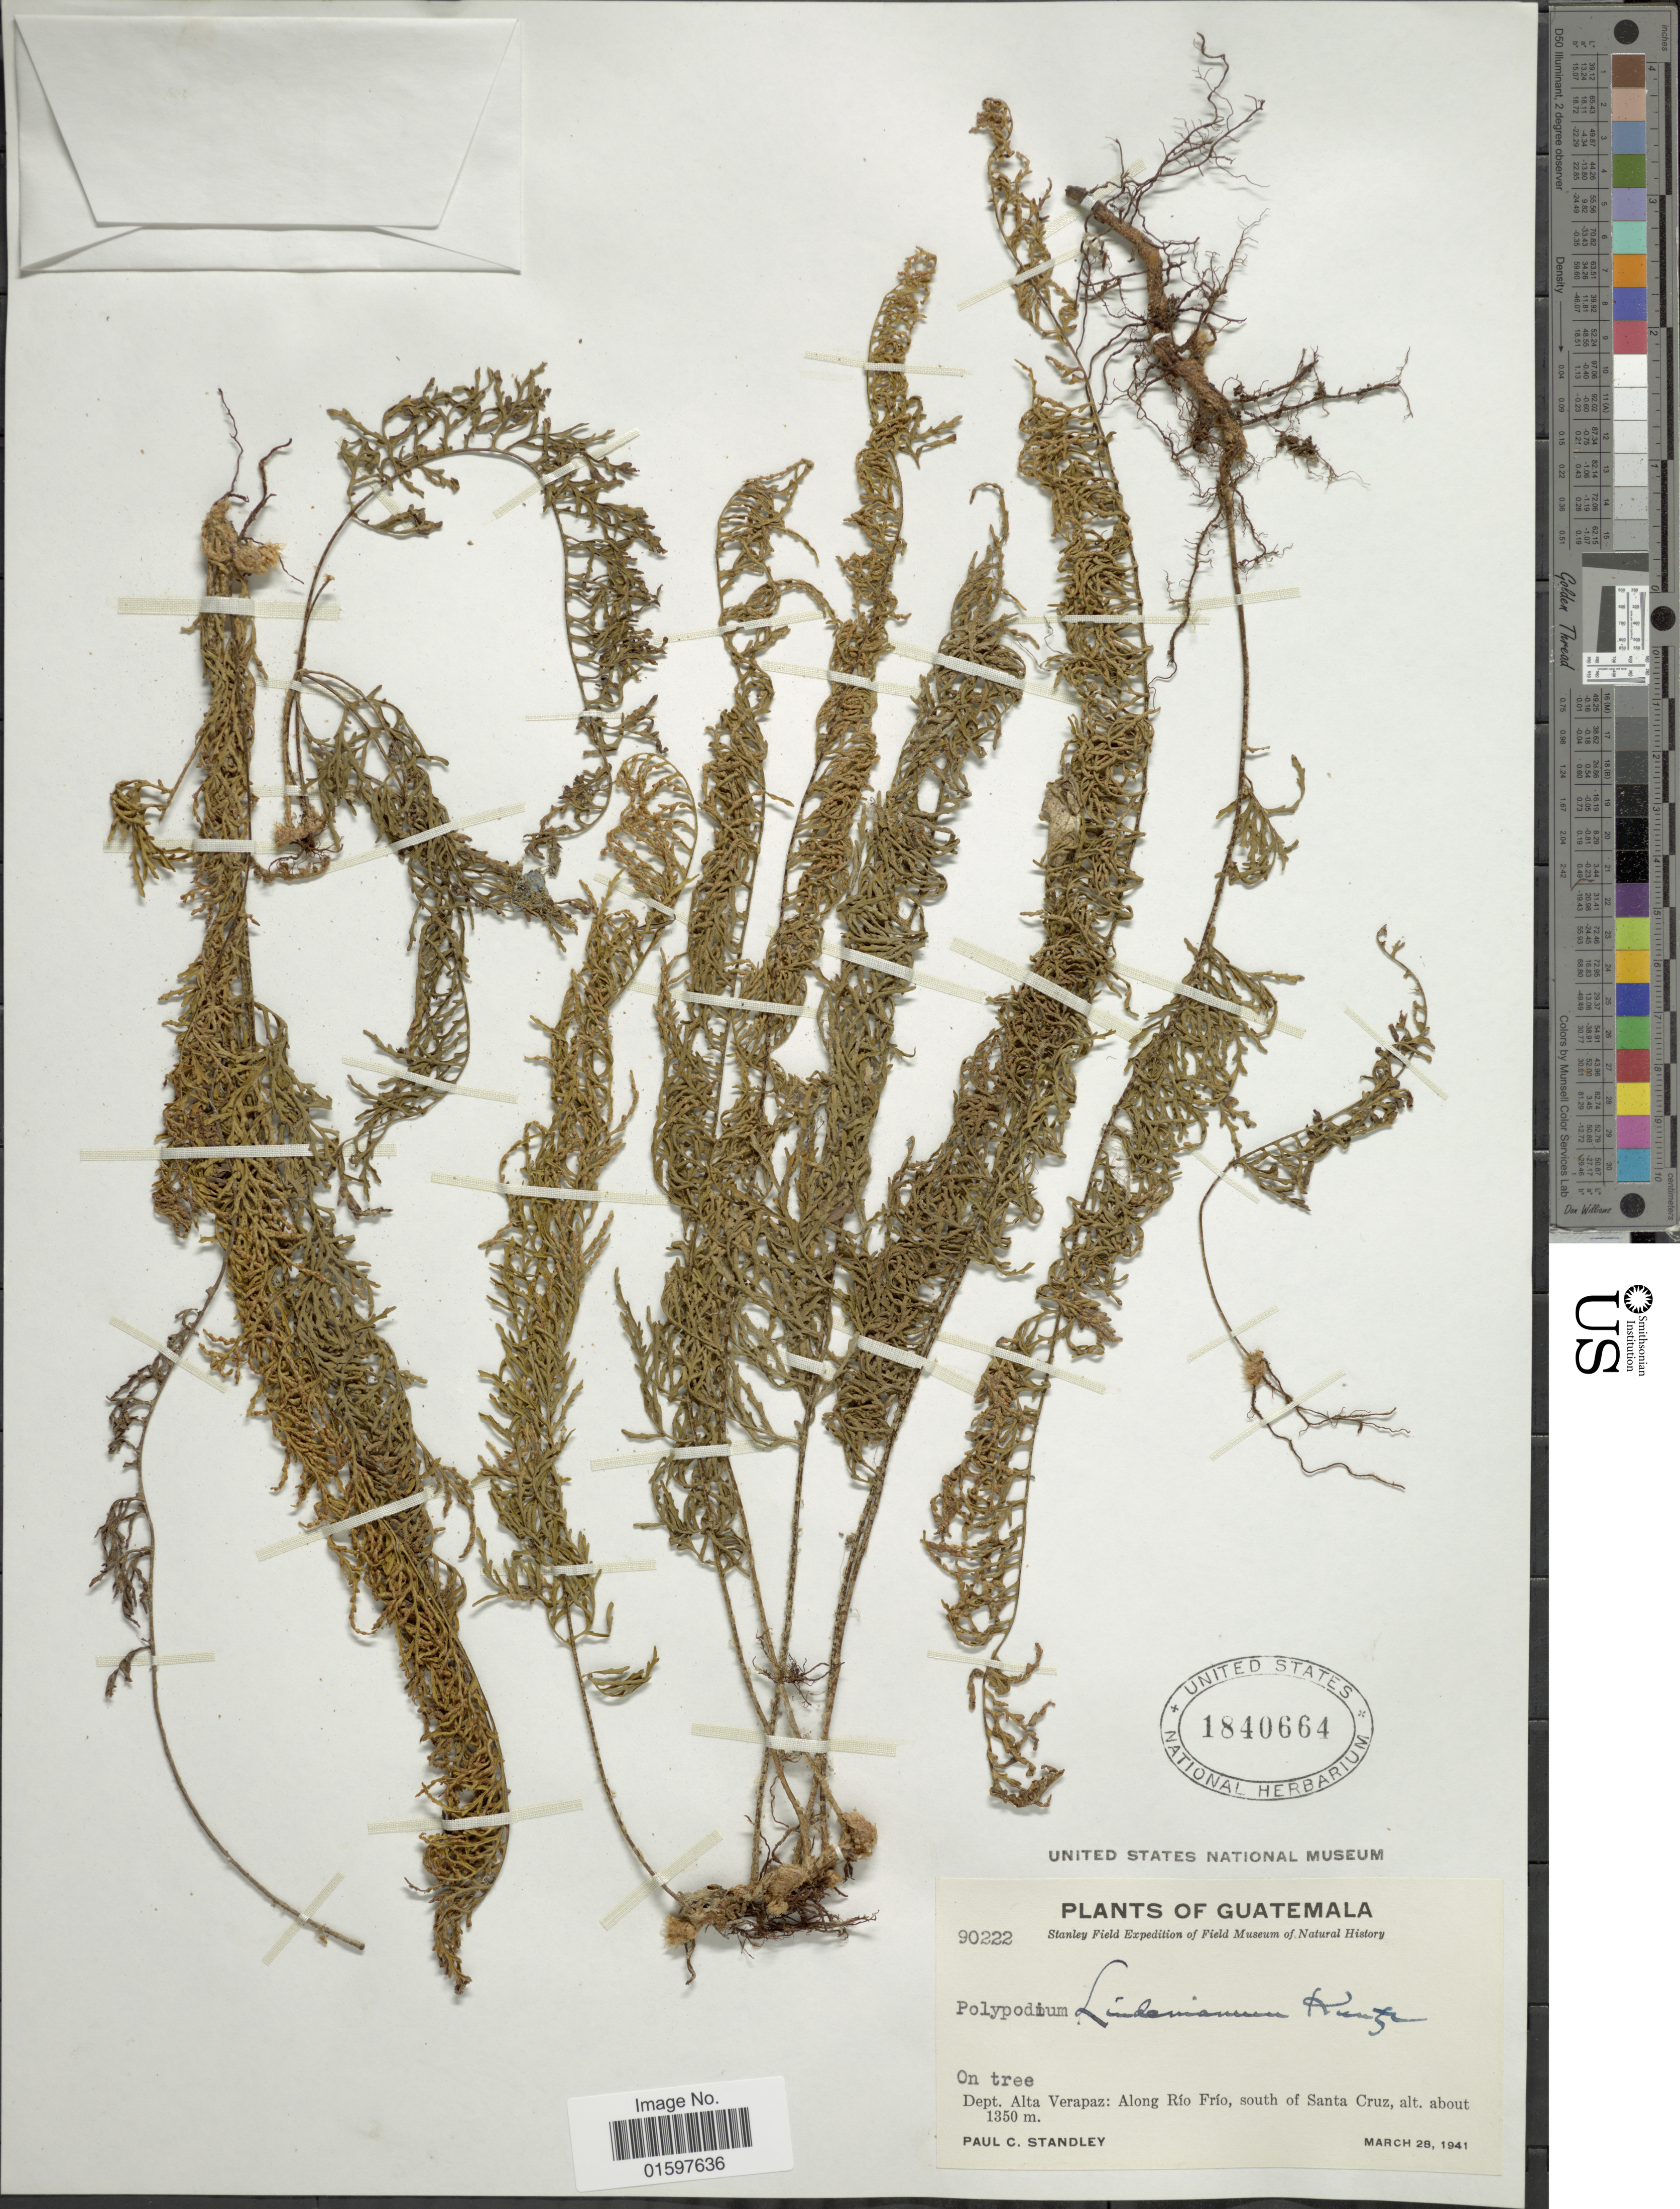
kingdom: Plantae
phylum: Tracheophyta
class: Polypodiopsida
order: Polypodiales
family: Polypodiaceae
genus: Pleopeltis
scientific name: Pleopeltis lindeniana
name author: (Kunze) A.R. Sm. & Tejero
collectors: P. C. Standley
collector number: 90222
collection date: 1941-03-28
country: Guatemala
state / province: Alta Verapaz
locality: Along Río Frío, south of Santa Cruz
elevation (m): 1350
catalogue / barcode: US 1840664